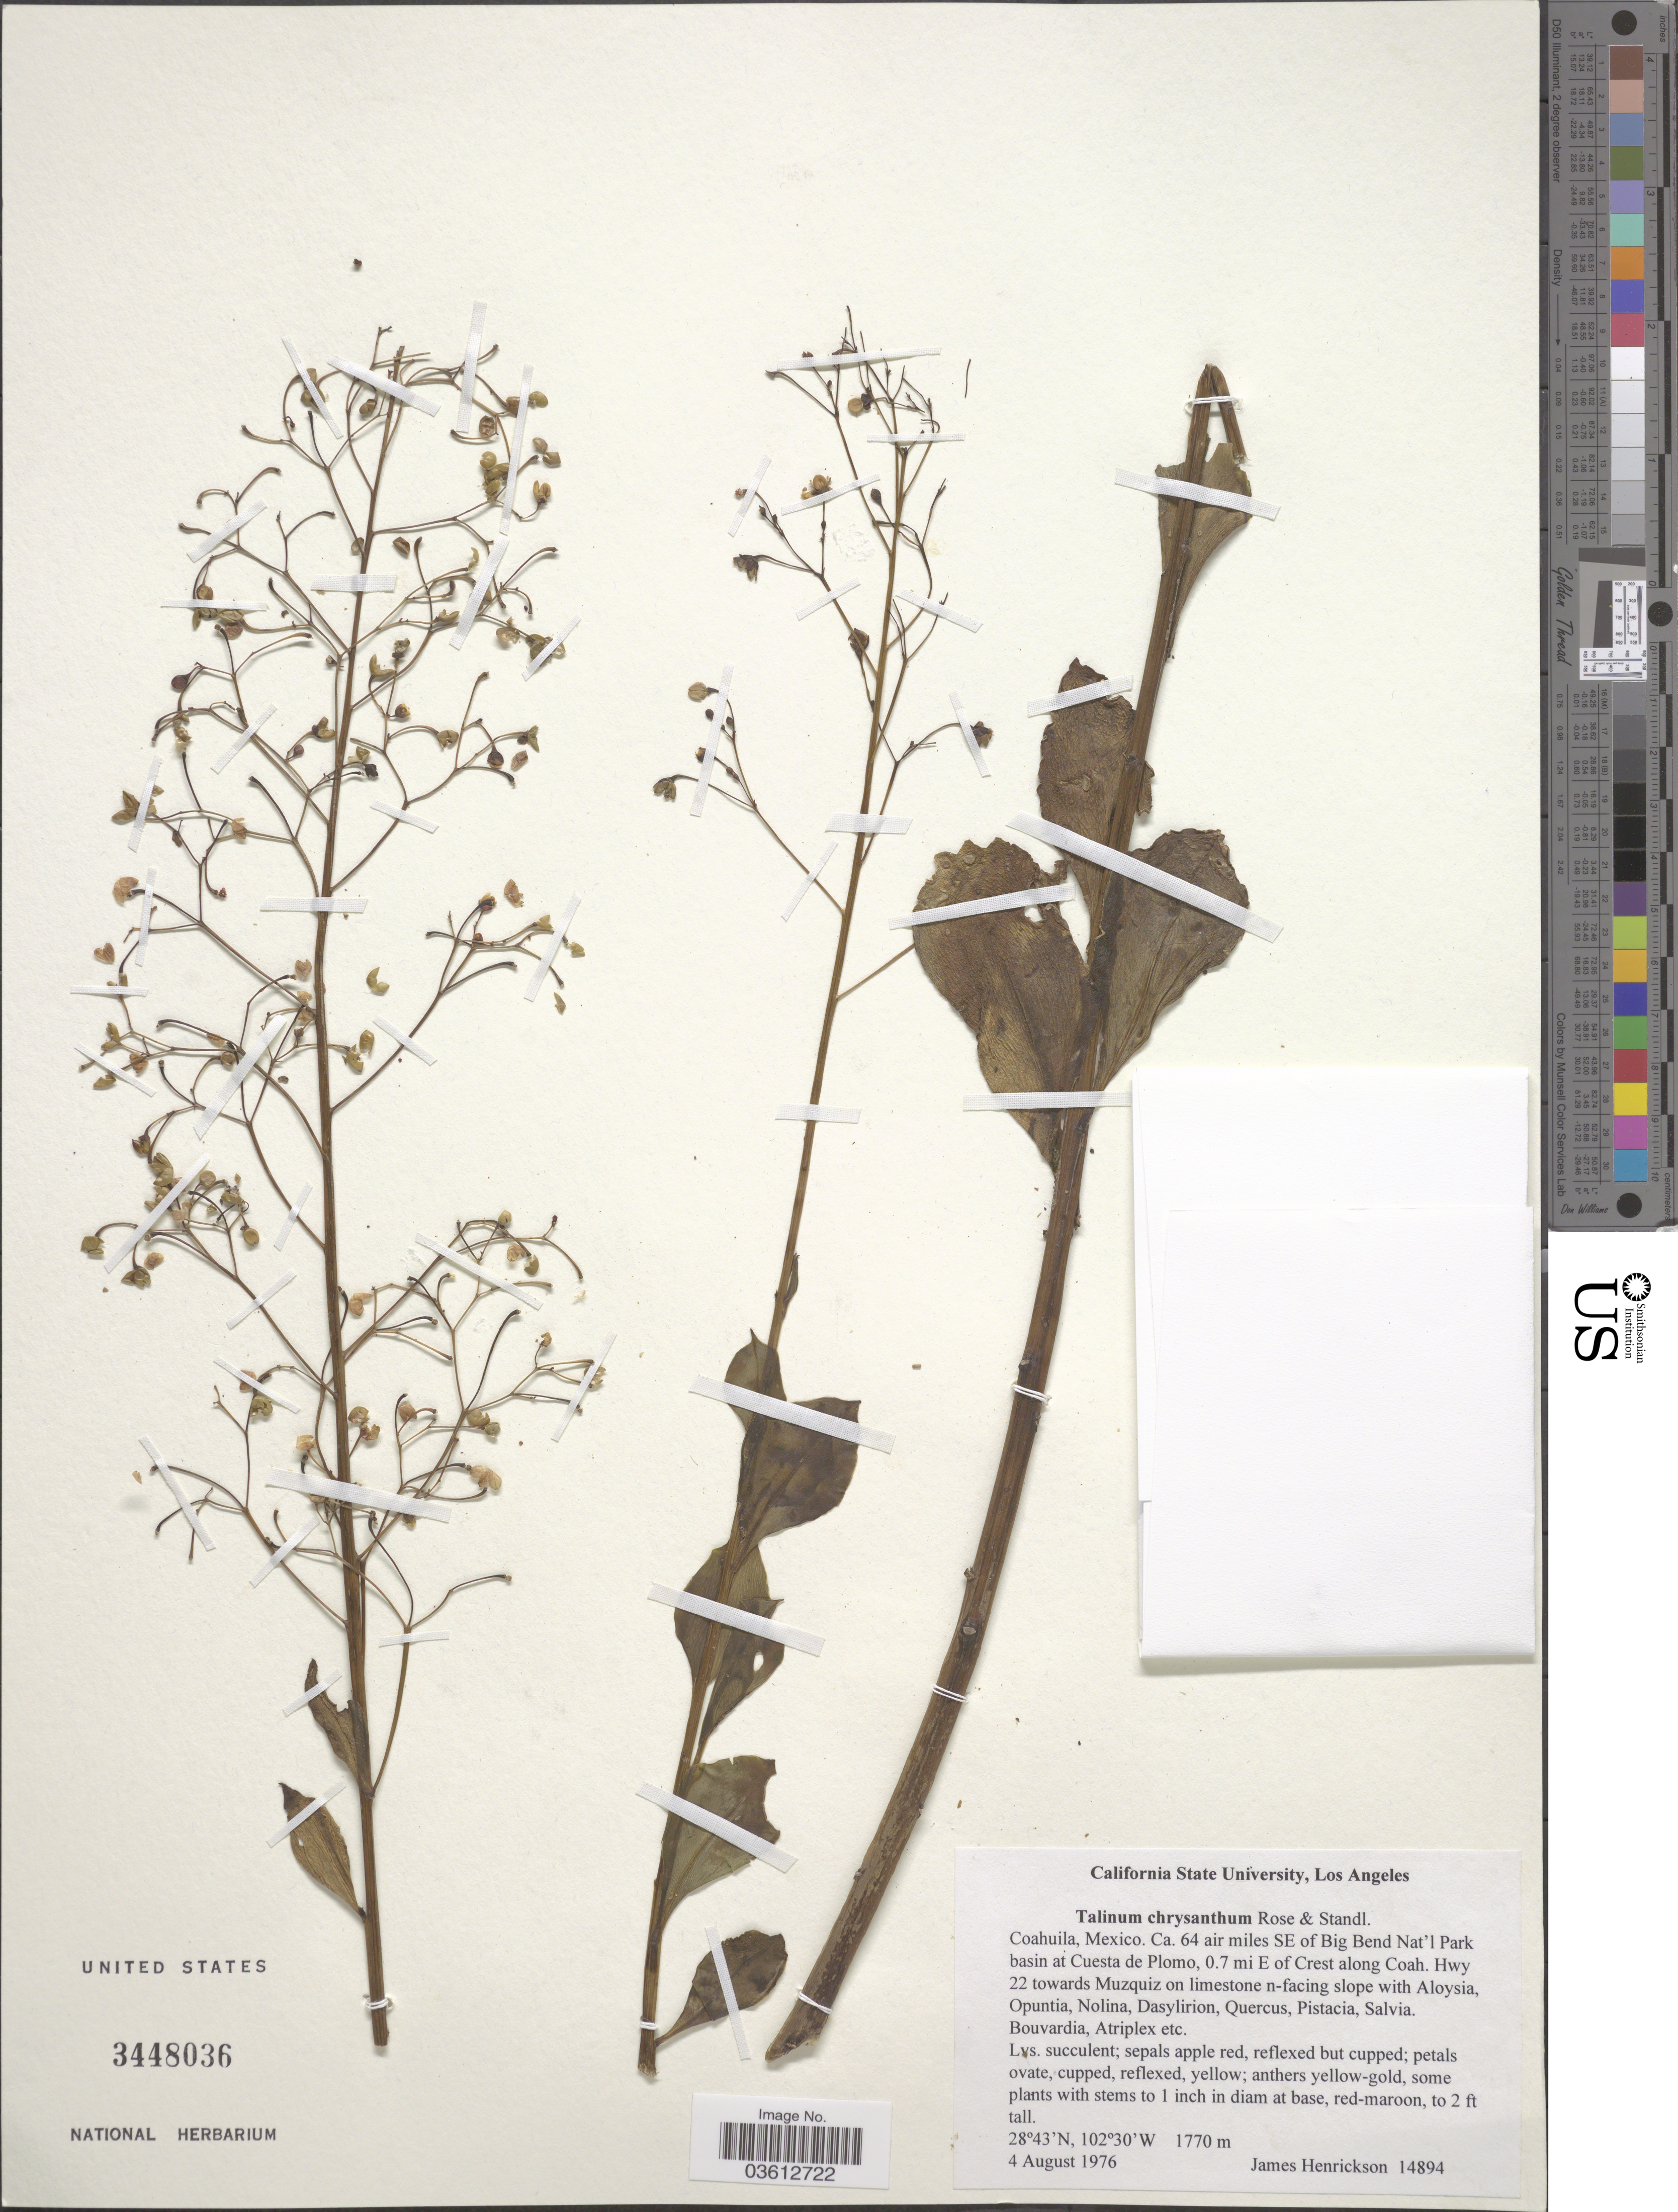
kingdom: Plantae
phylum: Tracheophyta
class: Magnoliopsida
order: Caryophyllales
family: Talinaceae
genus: Talinum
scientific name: Talinum chrysanthum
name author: Rose & Standl.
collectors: J. Henrickson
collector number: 14894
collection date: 1976-08-04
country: Mexico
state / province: Coahuila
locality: Ca. 64 air miles SE of Big Bend Nat'l Park basin at Cuesta de Plomo, 0.7 mi E of Crest along Coah. Hwy 22 towards Muzquiz on limestone n-facing slope.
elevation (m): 1770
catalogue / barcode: US 3448036